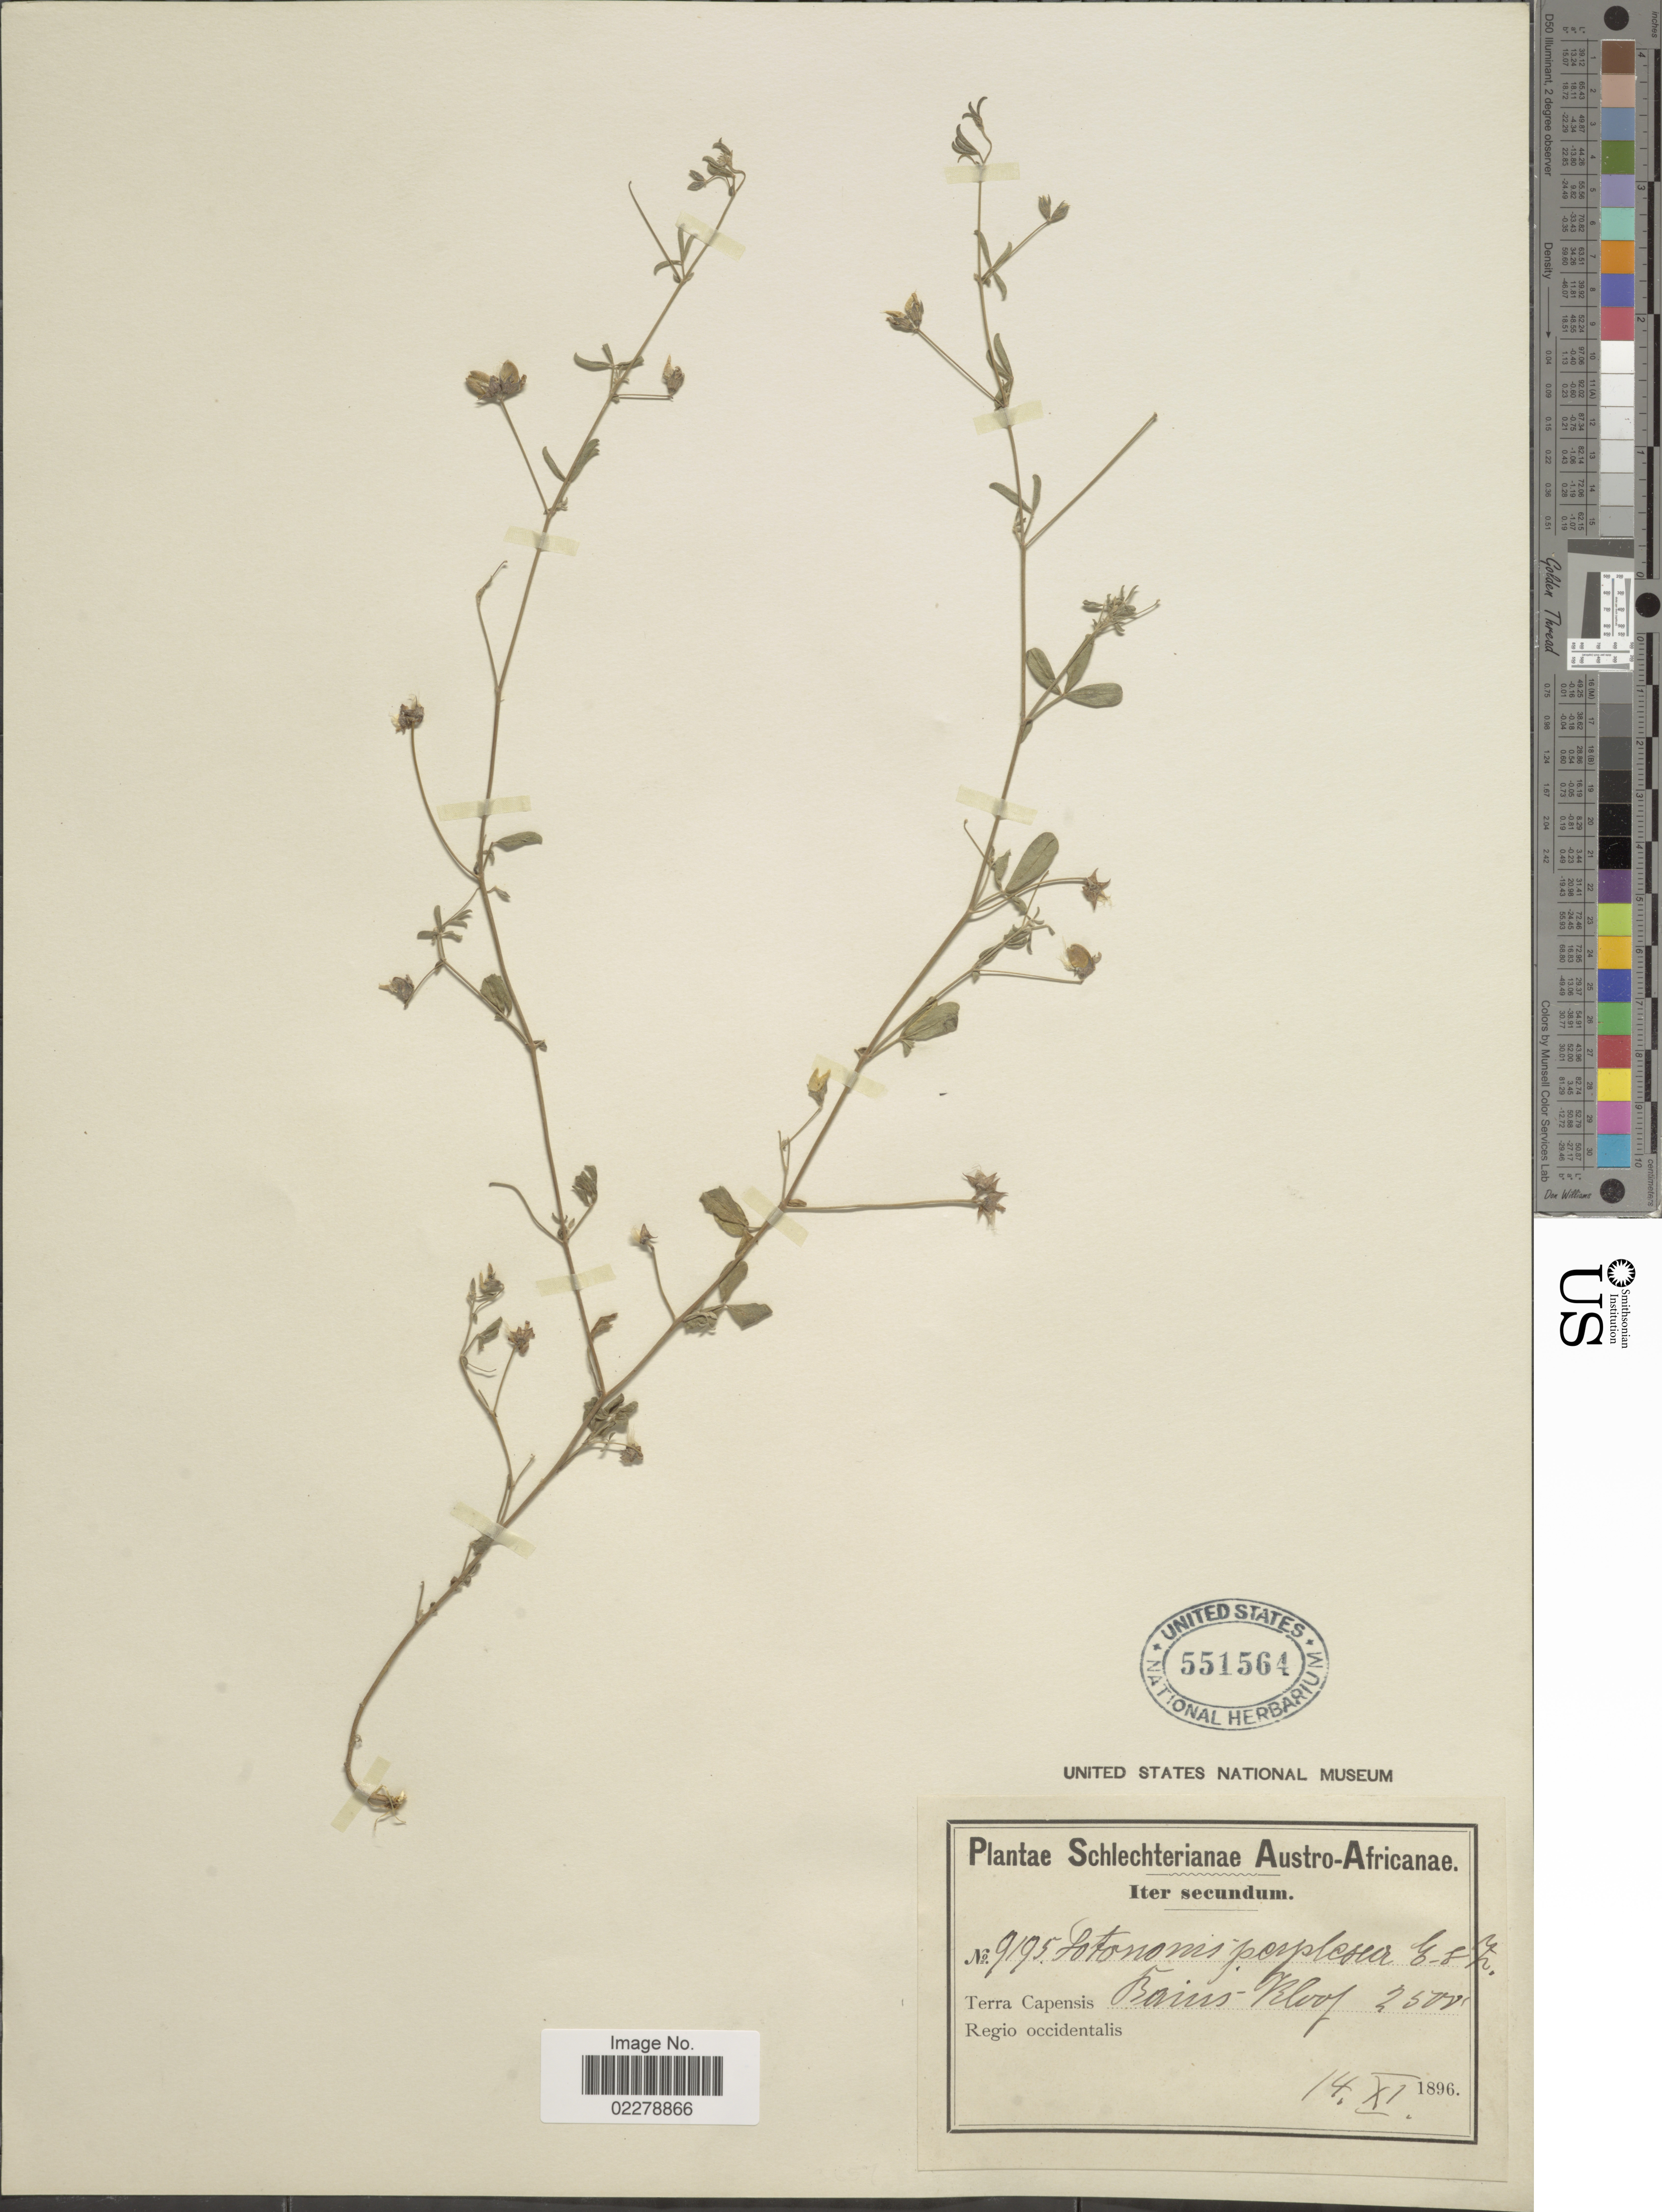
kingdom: Plantae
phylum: Tracheophyta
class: Magnoliopsida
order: Fabales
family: Fabaceae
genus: Lotononis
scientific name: Lotononis perplexa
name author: Eckl. & Zeyh.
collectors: Schlechter, --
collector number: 9195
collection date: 1896-11-14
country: South Africa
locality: Austro- Africanae. Terra Capensis Regio occidentalis, Bains- Kloof.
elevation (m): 762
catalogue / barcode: US 551564